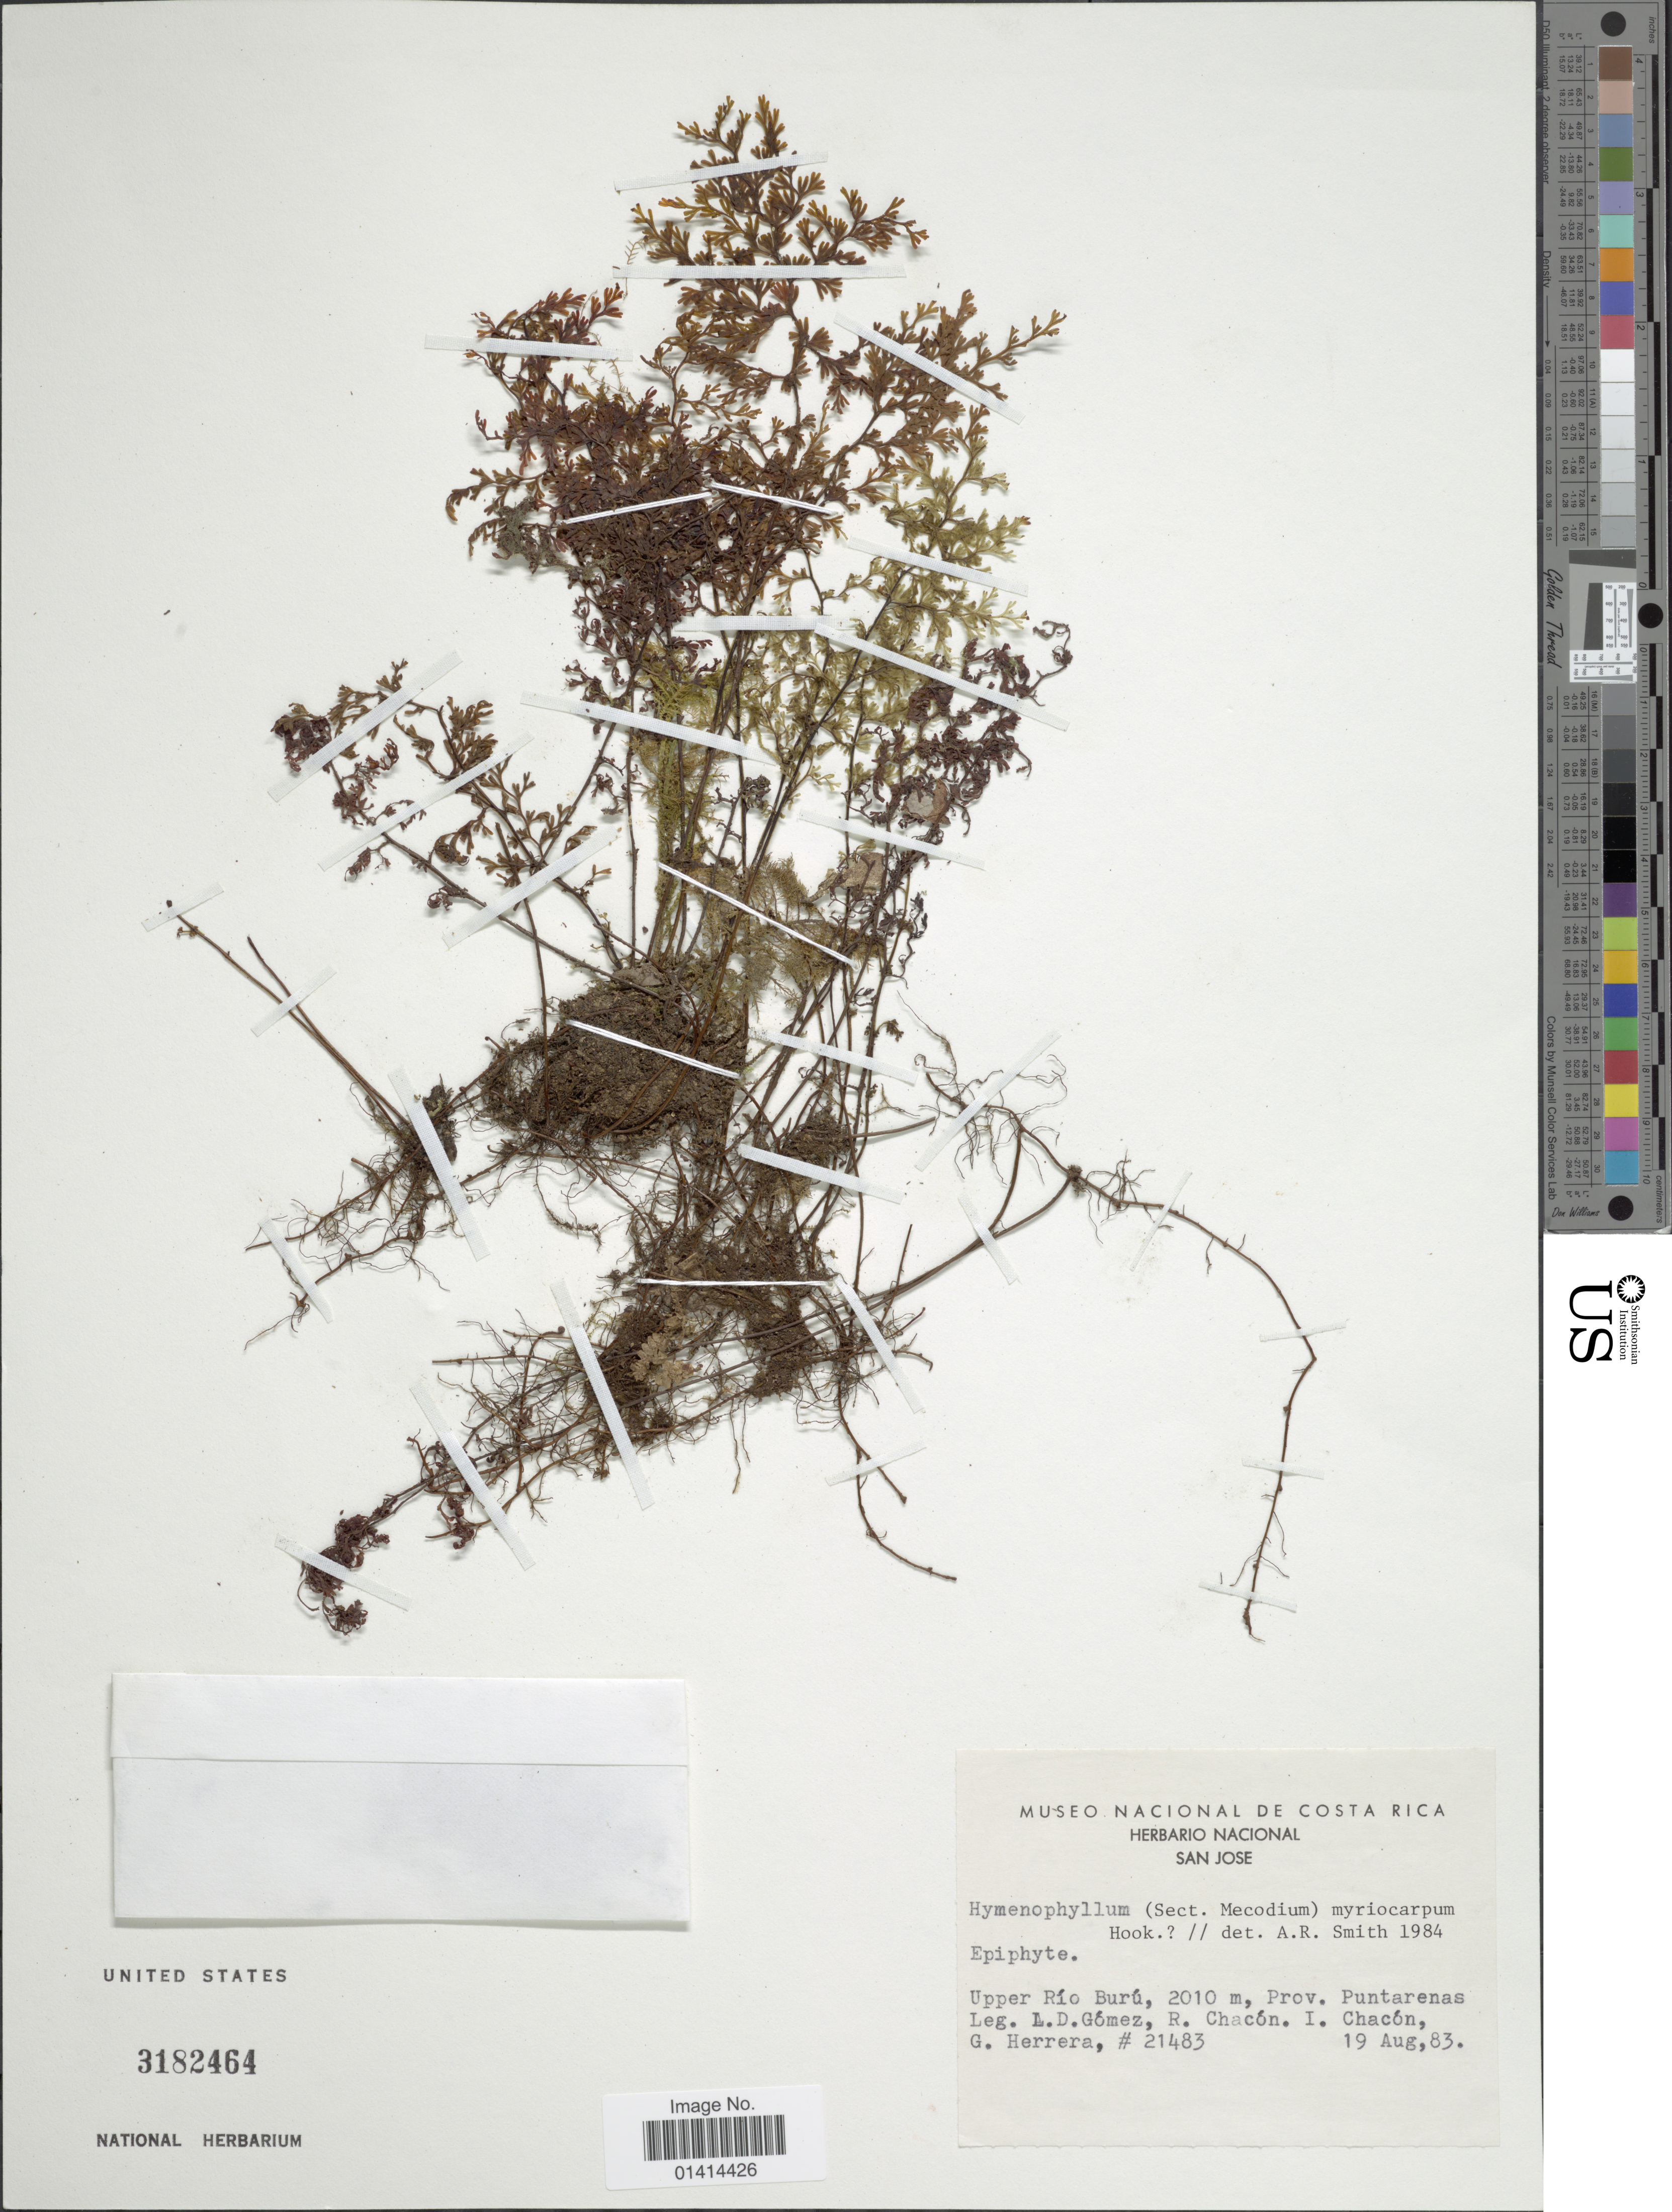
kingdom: Plantae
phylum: Tracheophyta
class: Polypodiopsida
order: Hymenophyllales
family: Hymenophyllaceae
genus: Hymenophyllum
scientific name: Hymenophyllum myriocarpum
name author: Hook.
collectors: L. Gomez, R. Chacón, I. Chacón & G. Herrera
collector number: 21483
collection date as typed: Transcribed d/m/y: 19/8/83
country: Costa Rica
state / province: Puntarenas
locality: Upper Río Burú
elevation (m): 2010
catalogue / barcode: US 3182464